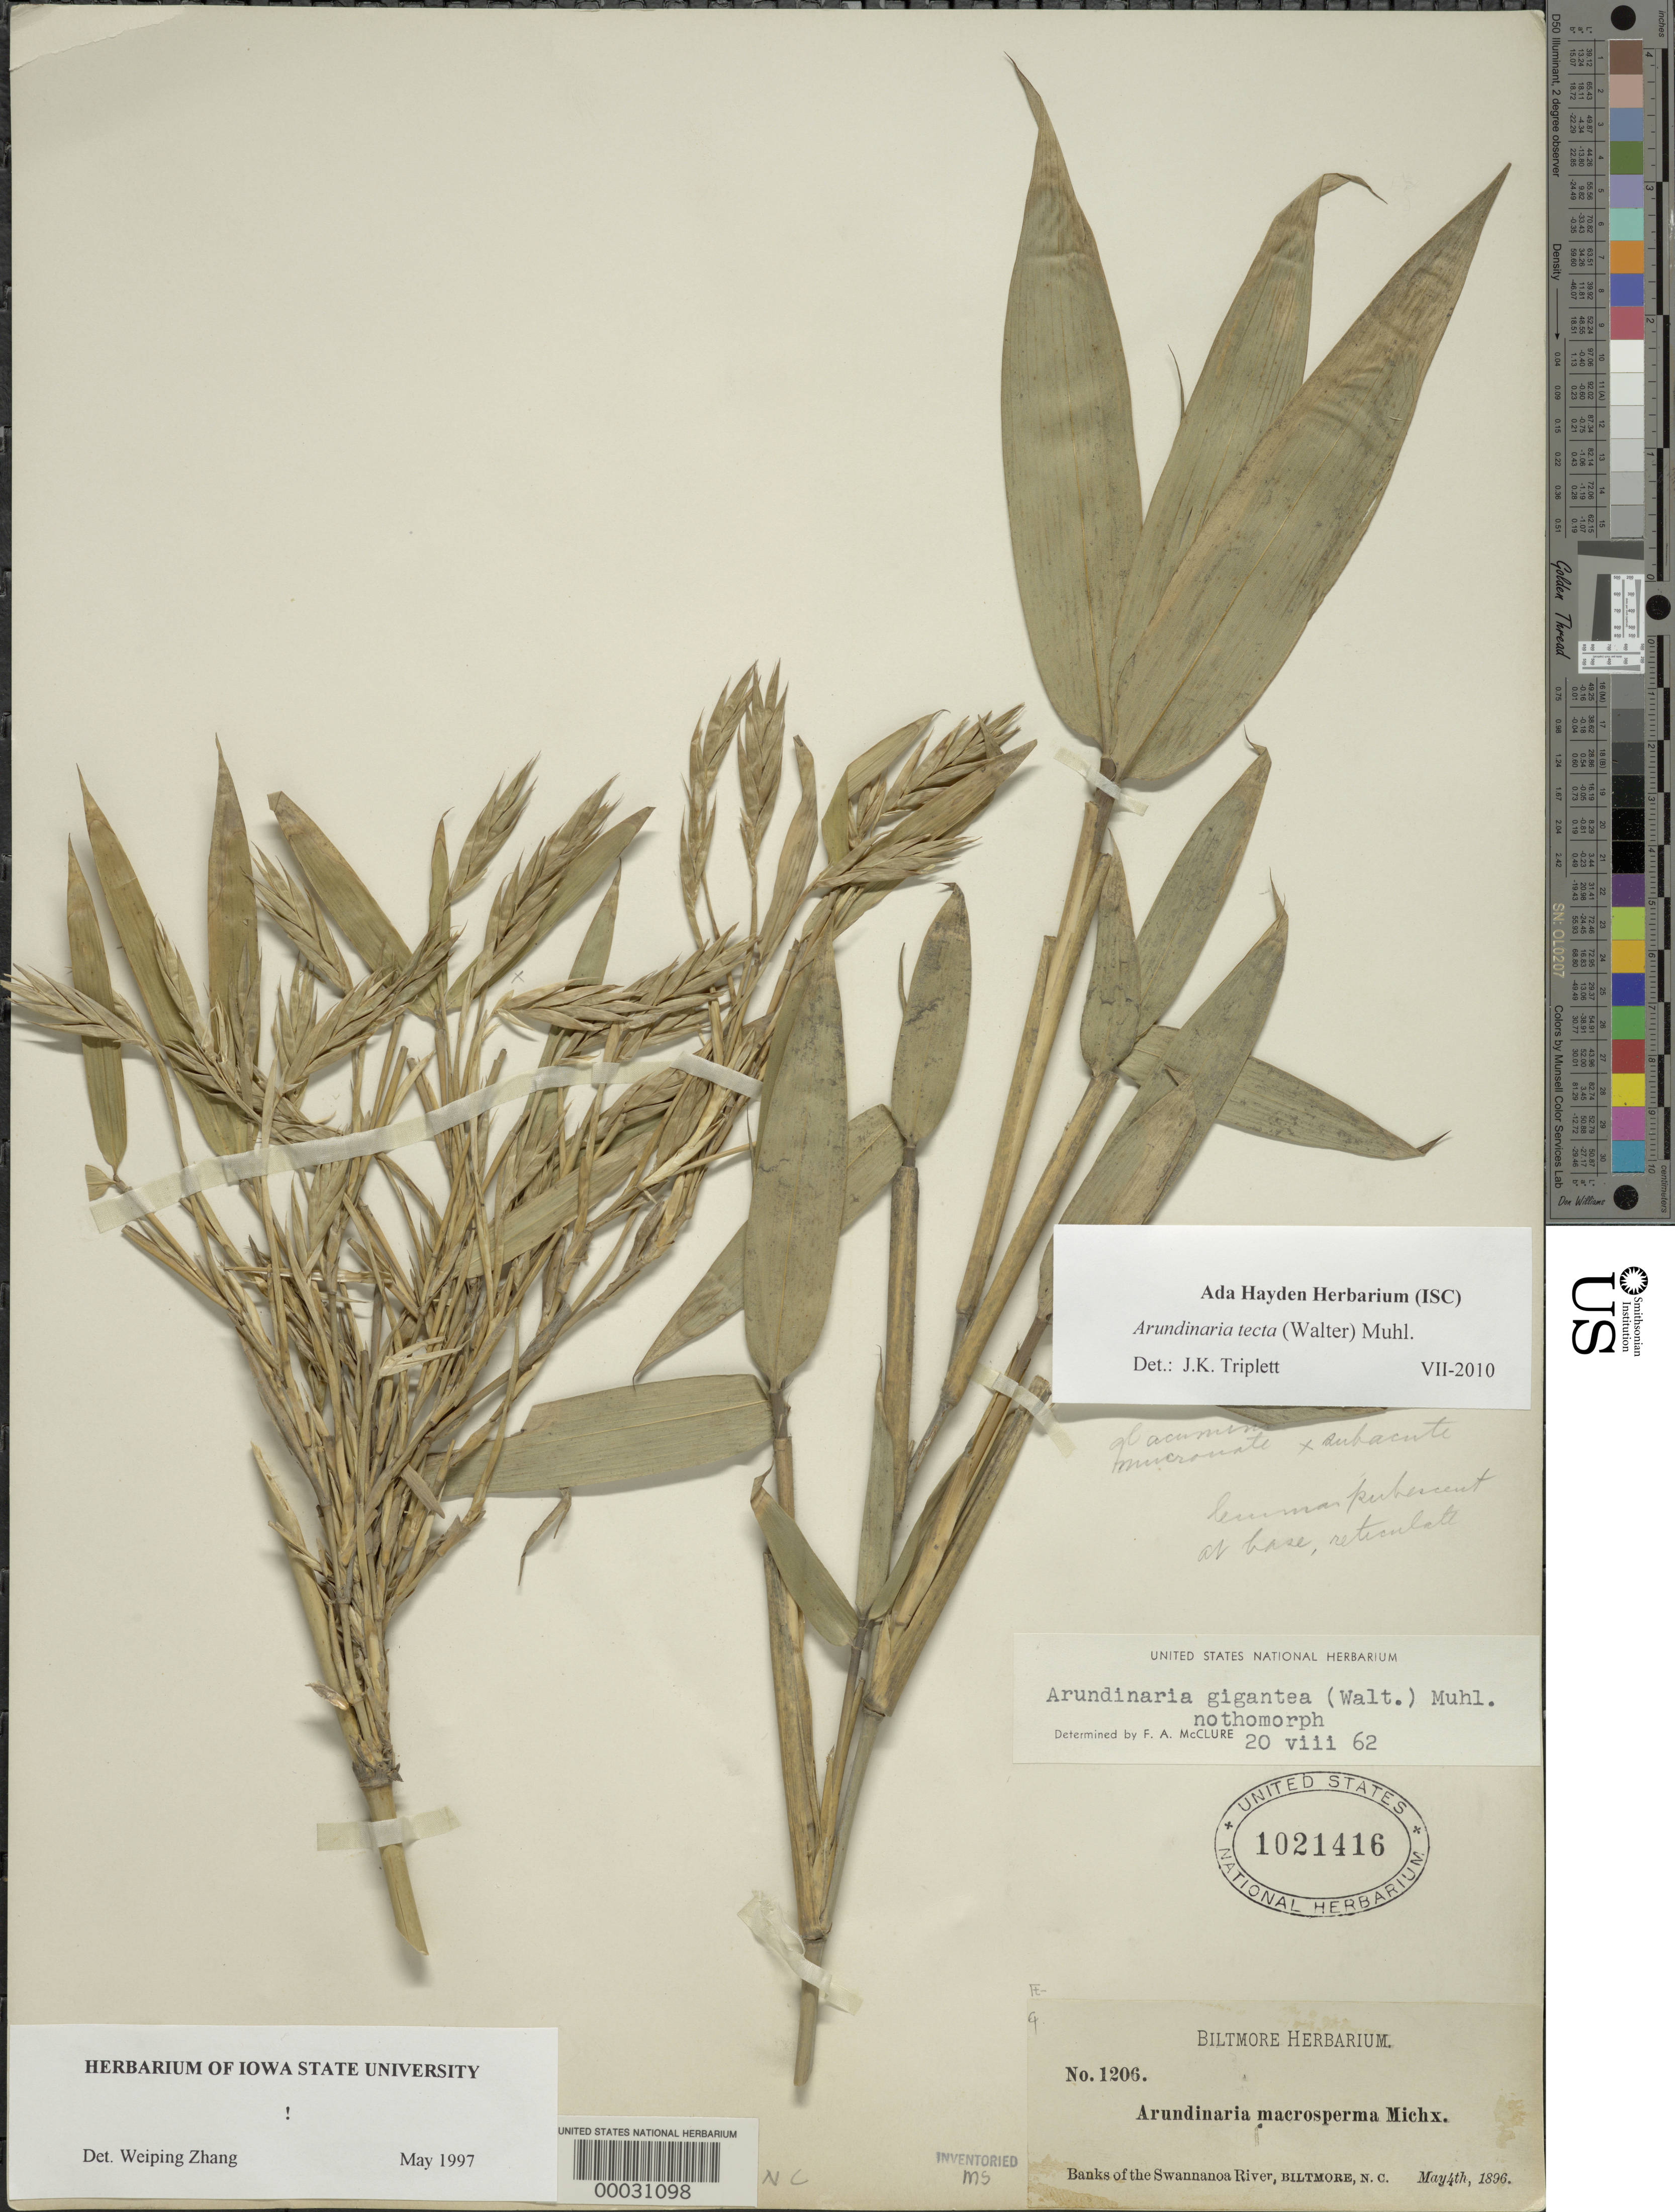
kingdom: Plantae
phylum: Tracheophyta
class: Liliopsida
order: Poales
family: Poaceae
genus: Arundinaria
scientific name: Arundinaria tecta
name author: (Walter) Muhl.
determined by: Triplett, J. K.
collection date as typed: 04 May 1896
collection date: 1896-05-04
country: United States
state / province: North Carolina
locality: Swannanoa river, biltmore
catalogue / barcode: US 1021416